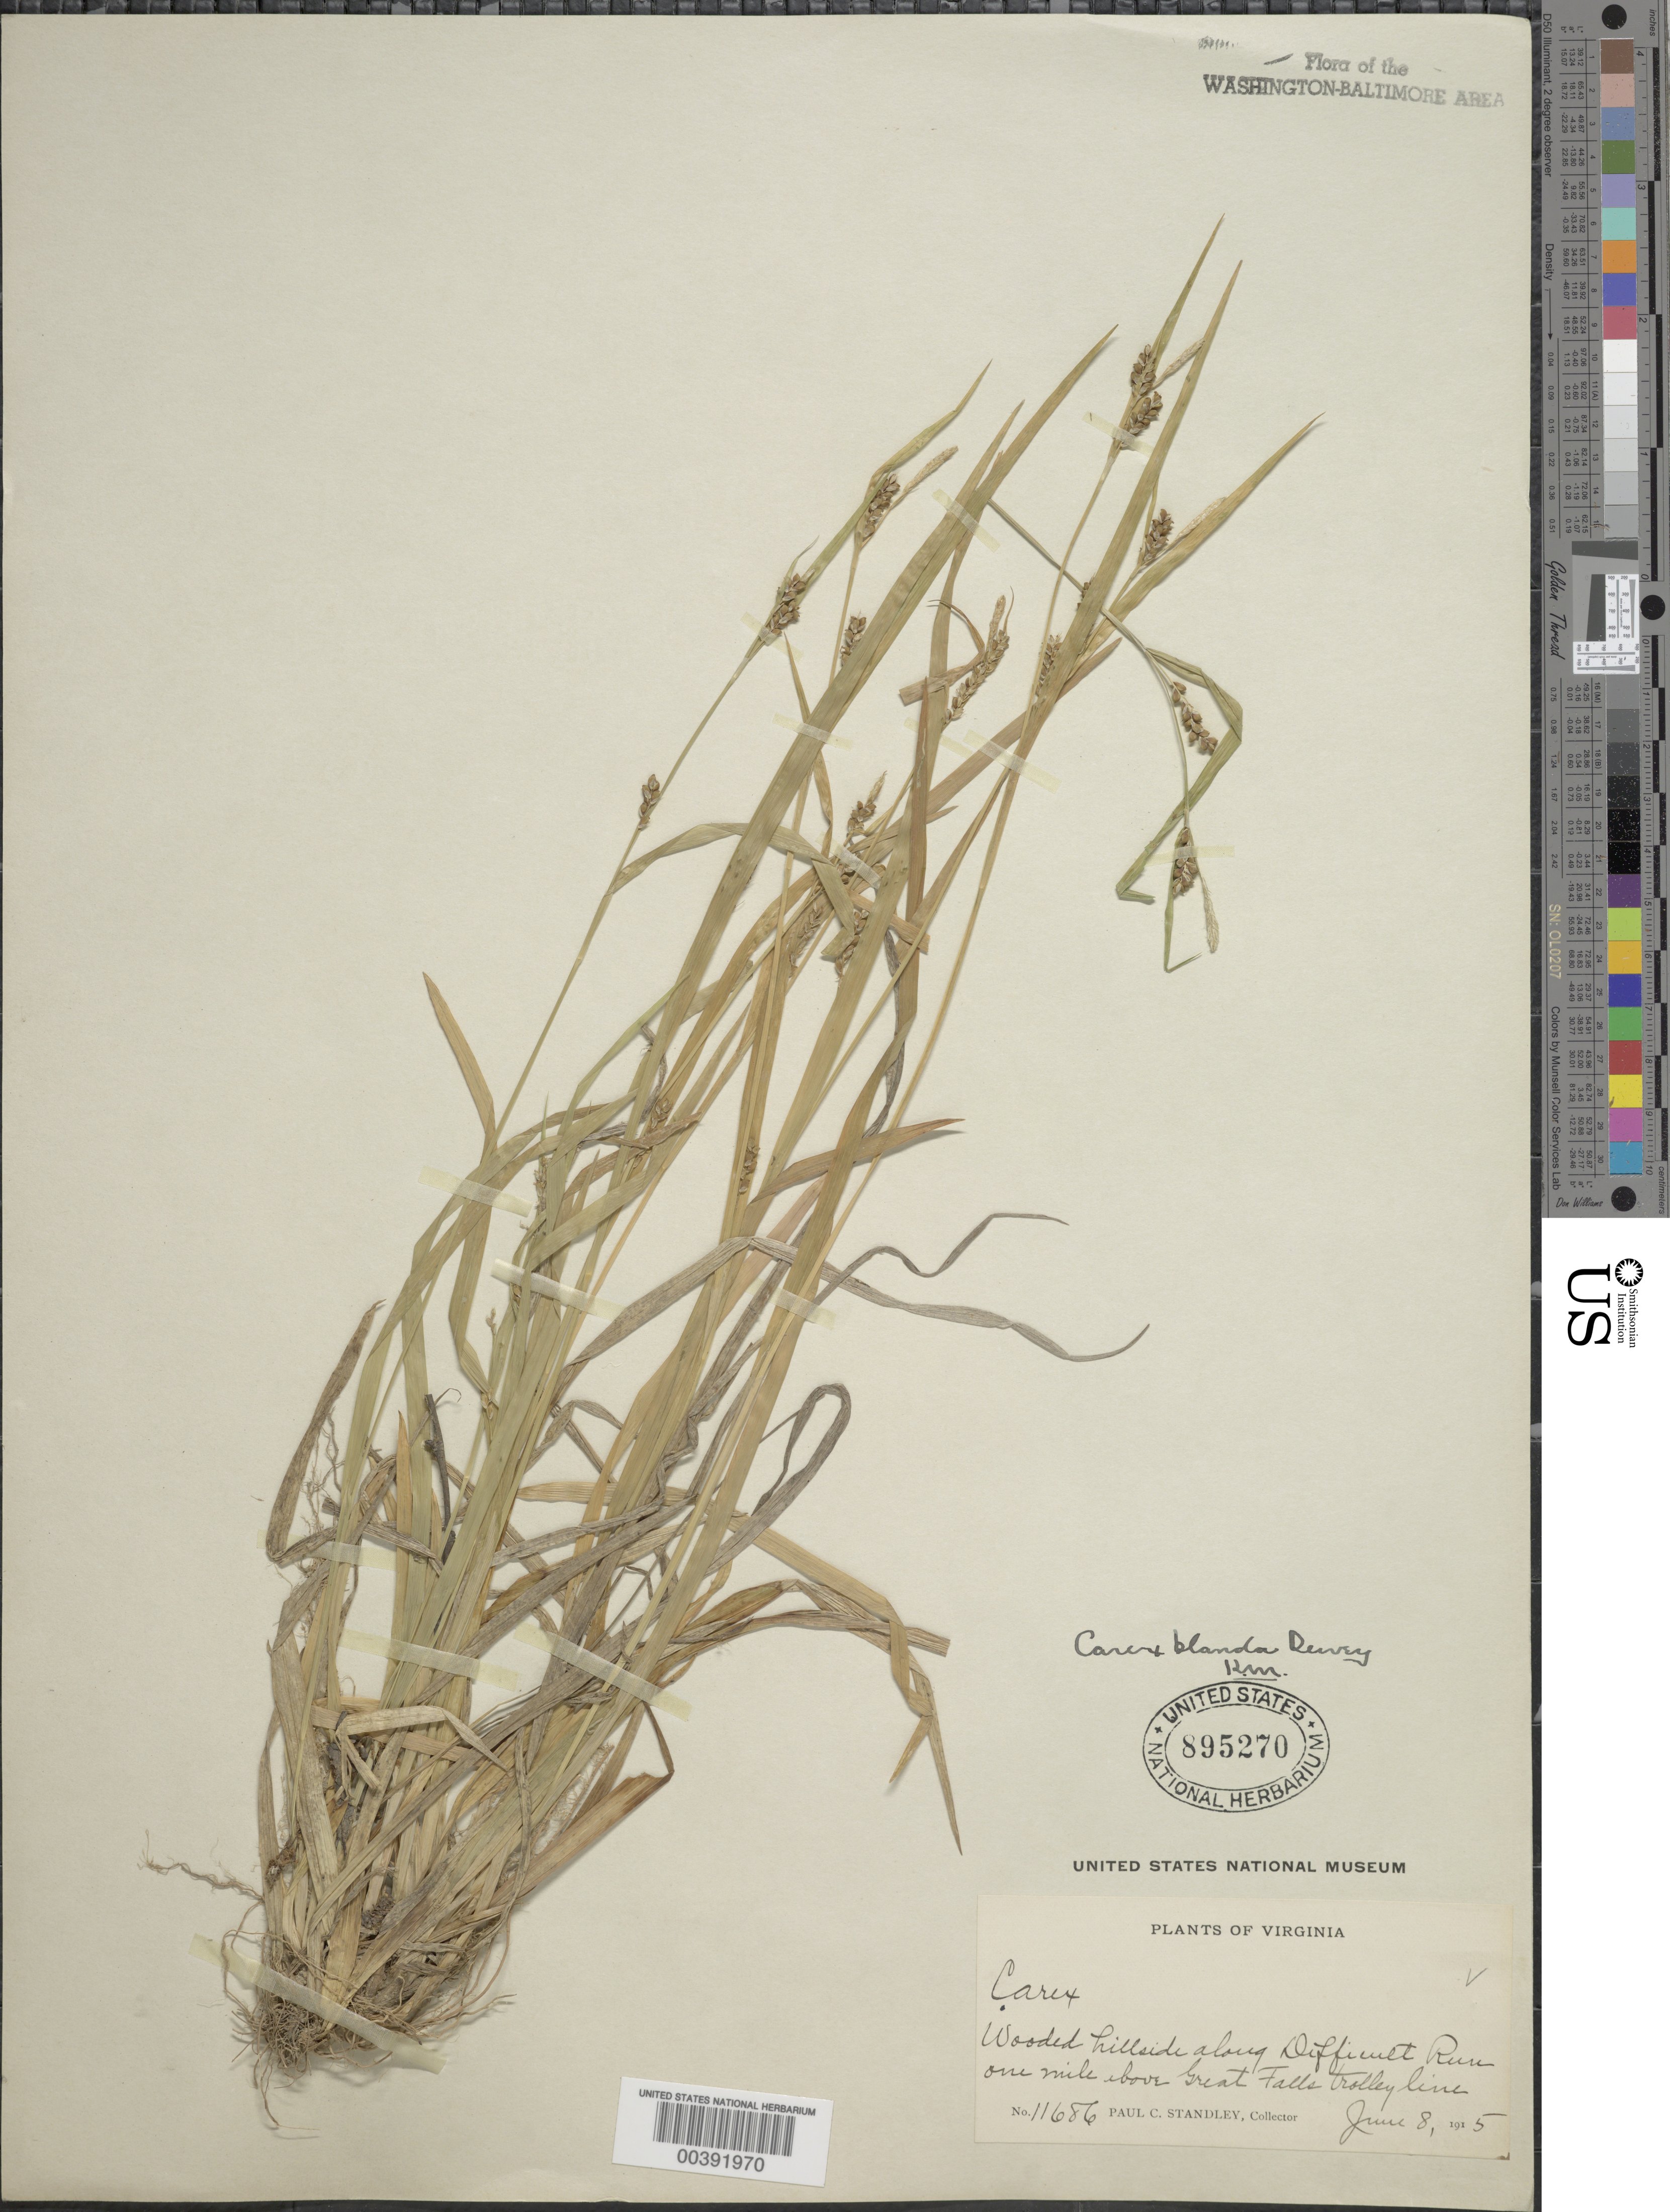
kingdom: Plantae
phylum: Tracheophyta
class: Liliopsida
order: Poales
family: Cyperaceae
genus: Carex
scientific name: Carex blanda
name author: Dewey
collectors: P. C. Standley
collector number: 11686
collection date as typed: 08 Jun 1915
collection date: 1915-06-08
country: United States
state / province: Virginia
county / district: Fairfax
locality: Difficult Run above Great Falls Trolley Line C. & O. Canal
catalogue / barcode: US 895270